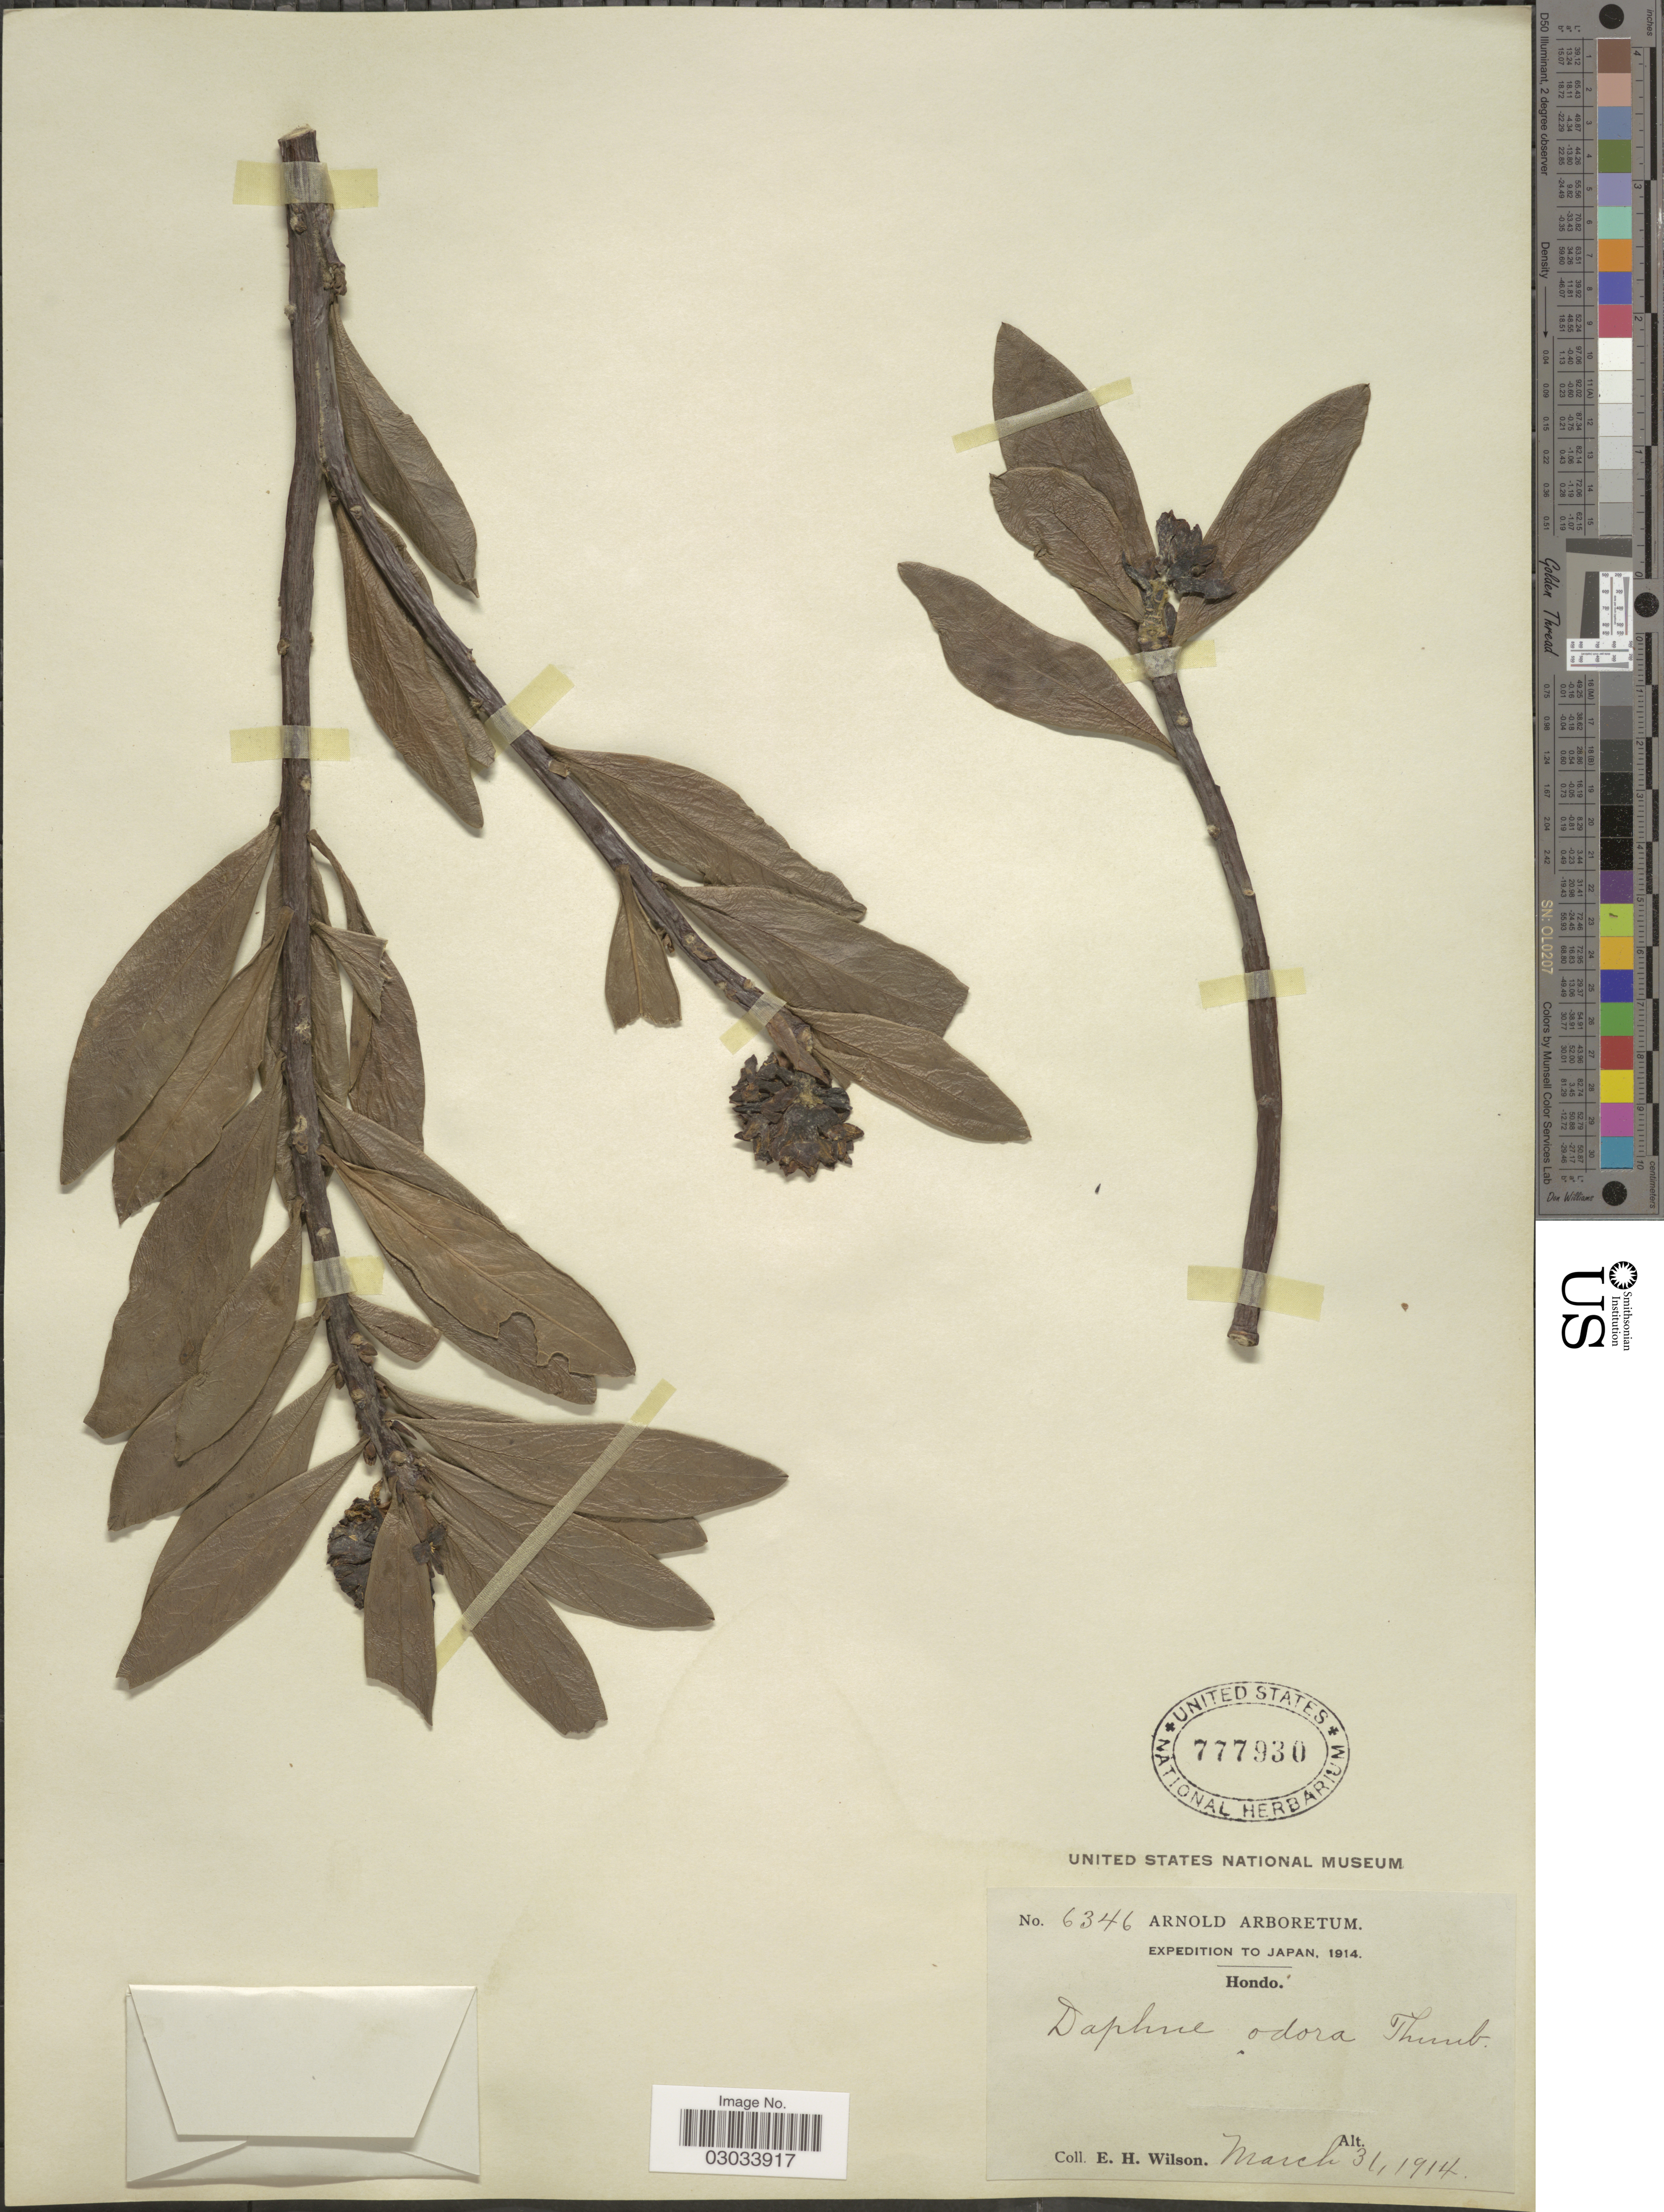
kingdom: Plantae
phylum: Tracheophyta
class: Magnoliopsida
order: Malvales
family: Thymelaeaceae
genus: Daphne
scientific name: Daphne odora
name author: Thunb.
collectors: E. Wilson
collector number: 6346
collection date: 1914-03-31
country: Japan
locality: Hondo.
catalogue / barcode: US 777930